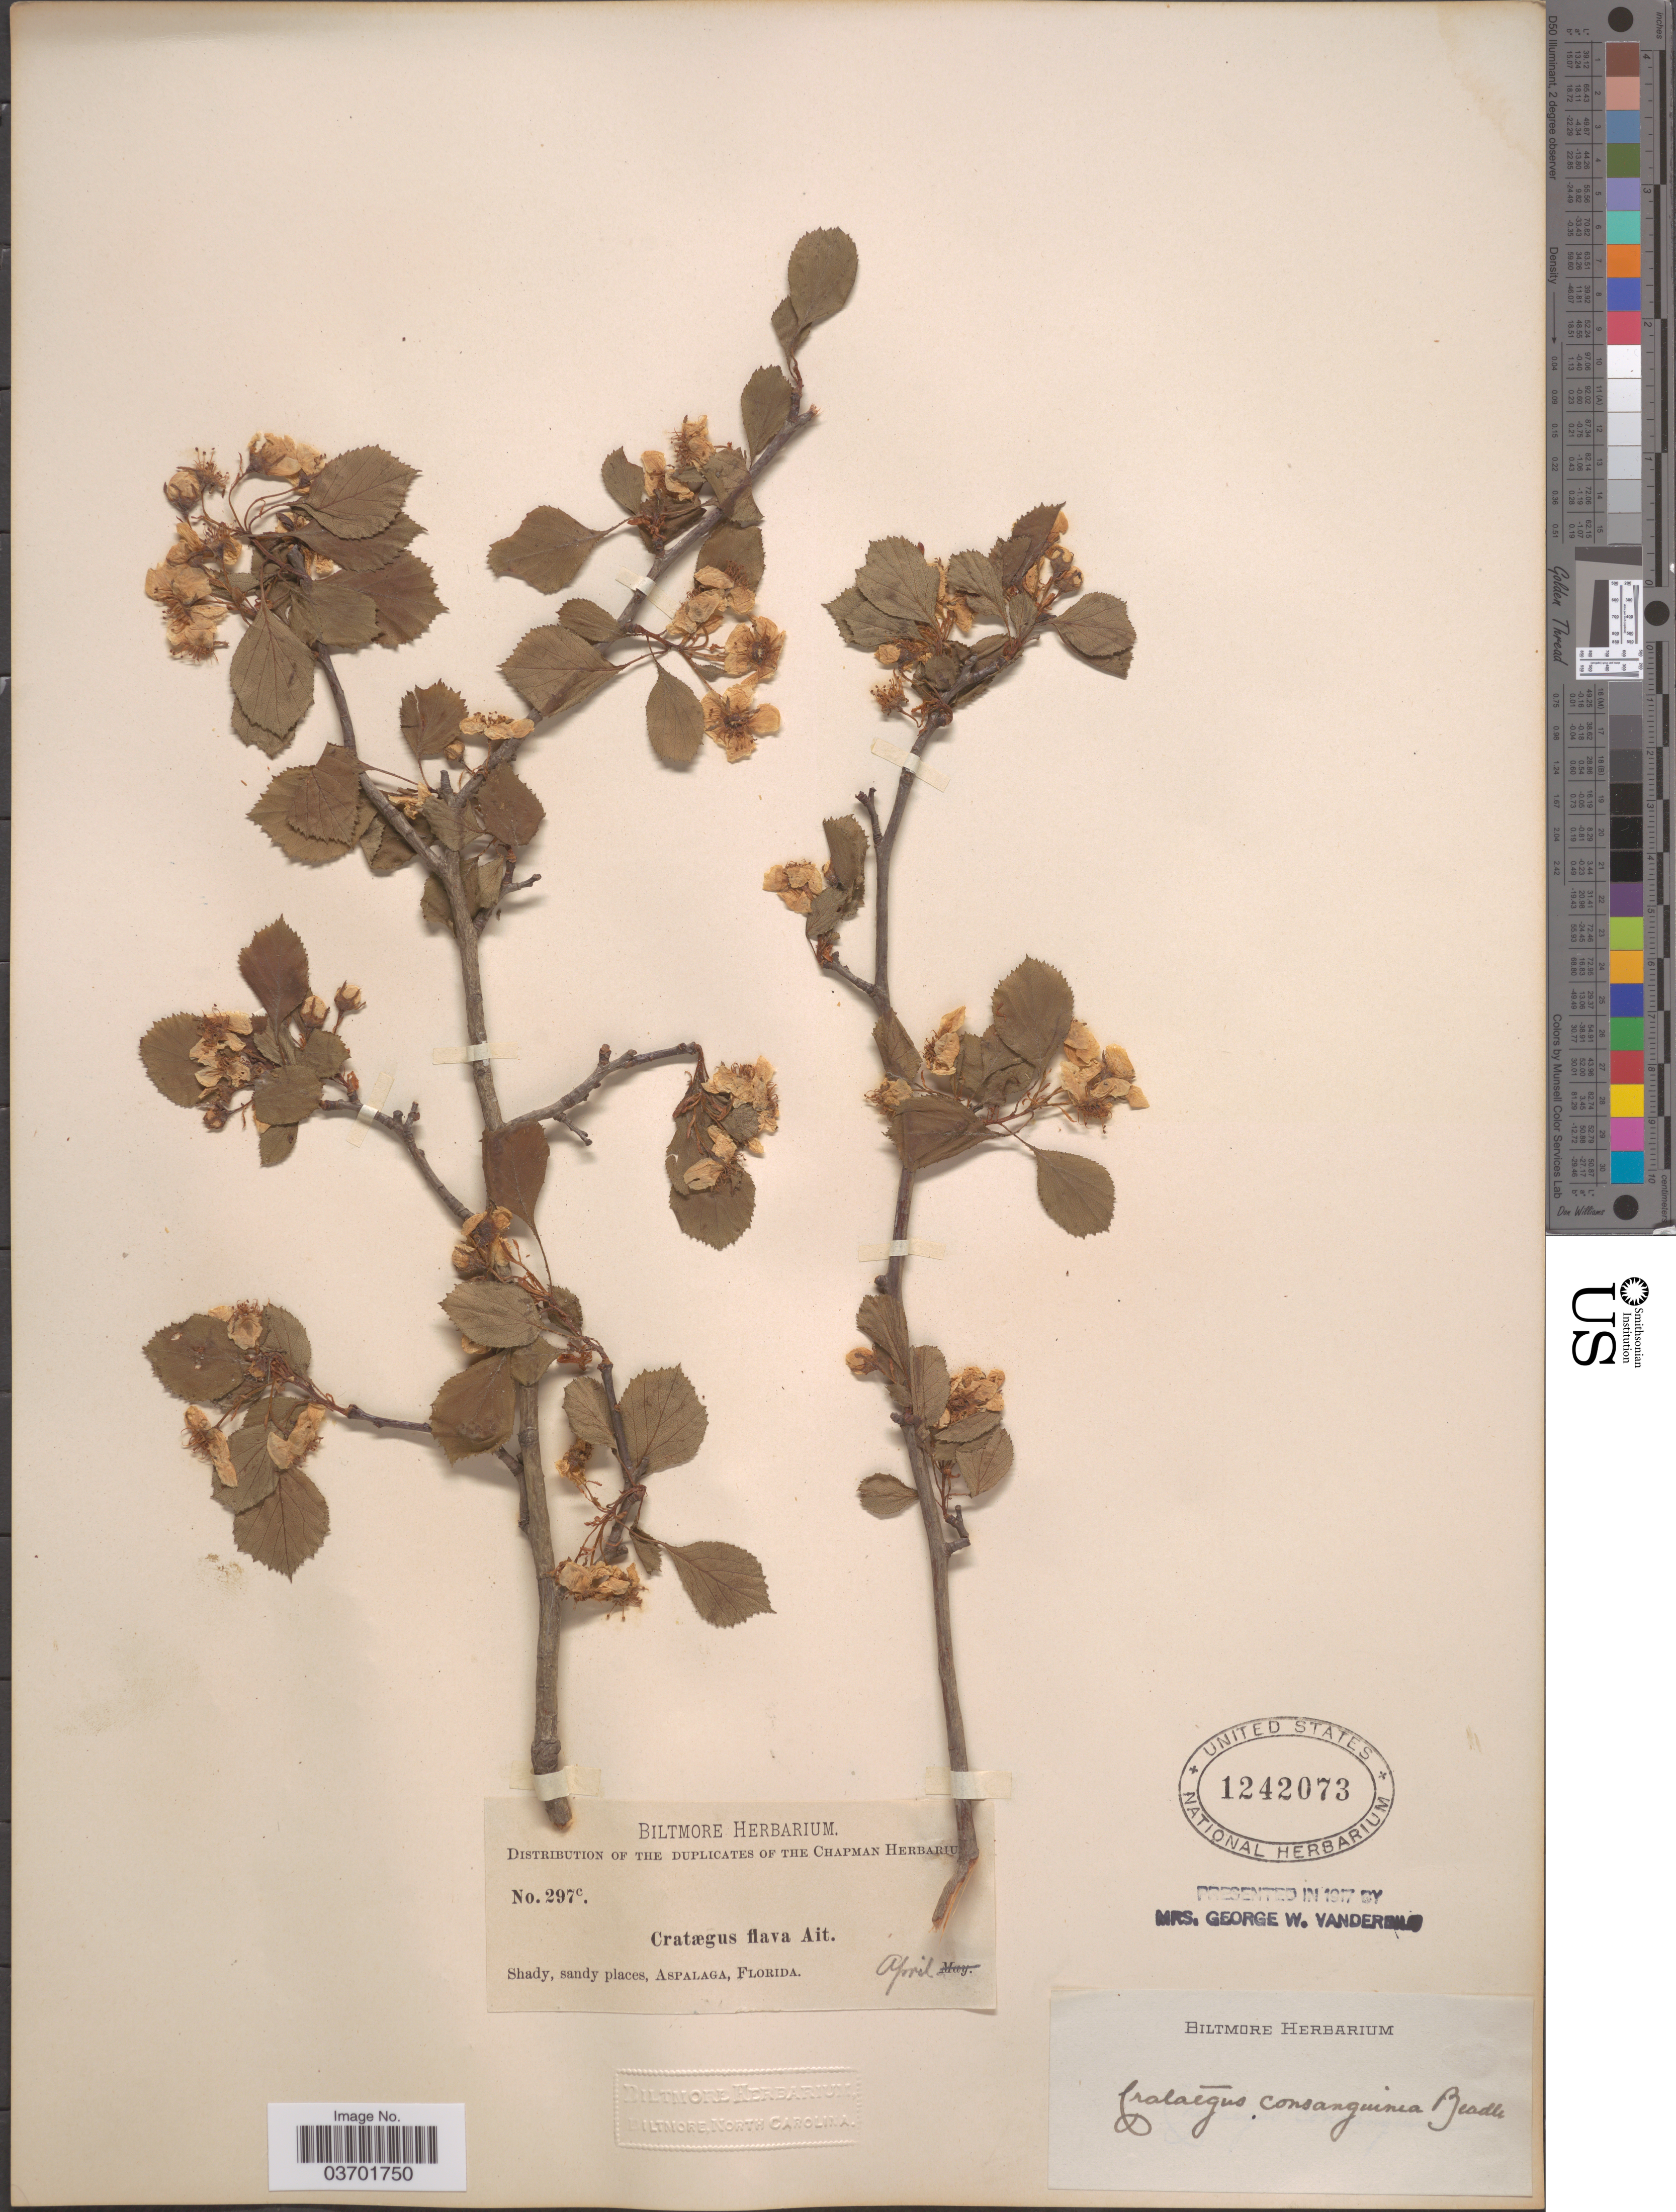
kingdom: Plantae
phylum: Tracheophyta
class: Magnoliopsida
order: Rosales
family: Rosaceae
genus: Crataegus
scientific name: Crataegus segnis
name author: Beadle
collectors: ex herb. Biltmore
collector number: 297c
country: United States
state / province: Florida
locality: Aspalaga.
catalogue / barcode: US 1242073